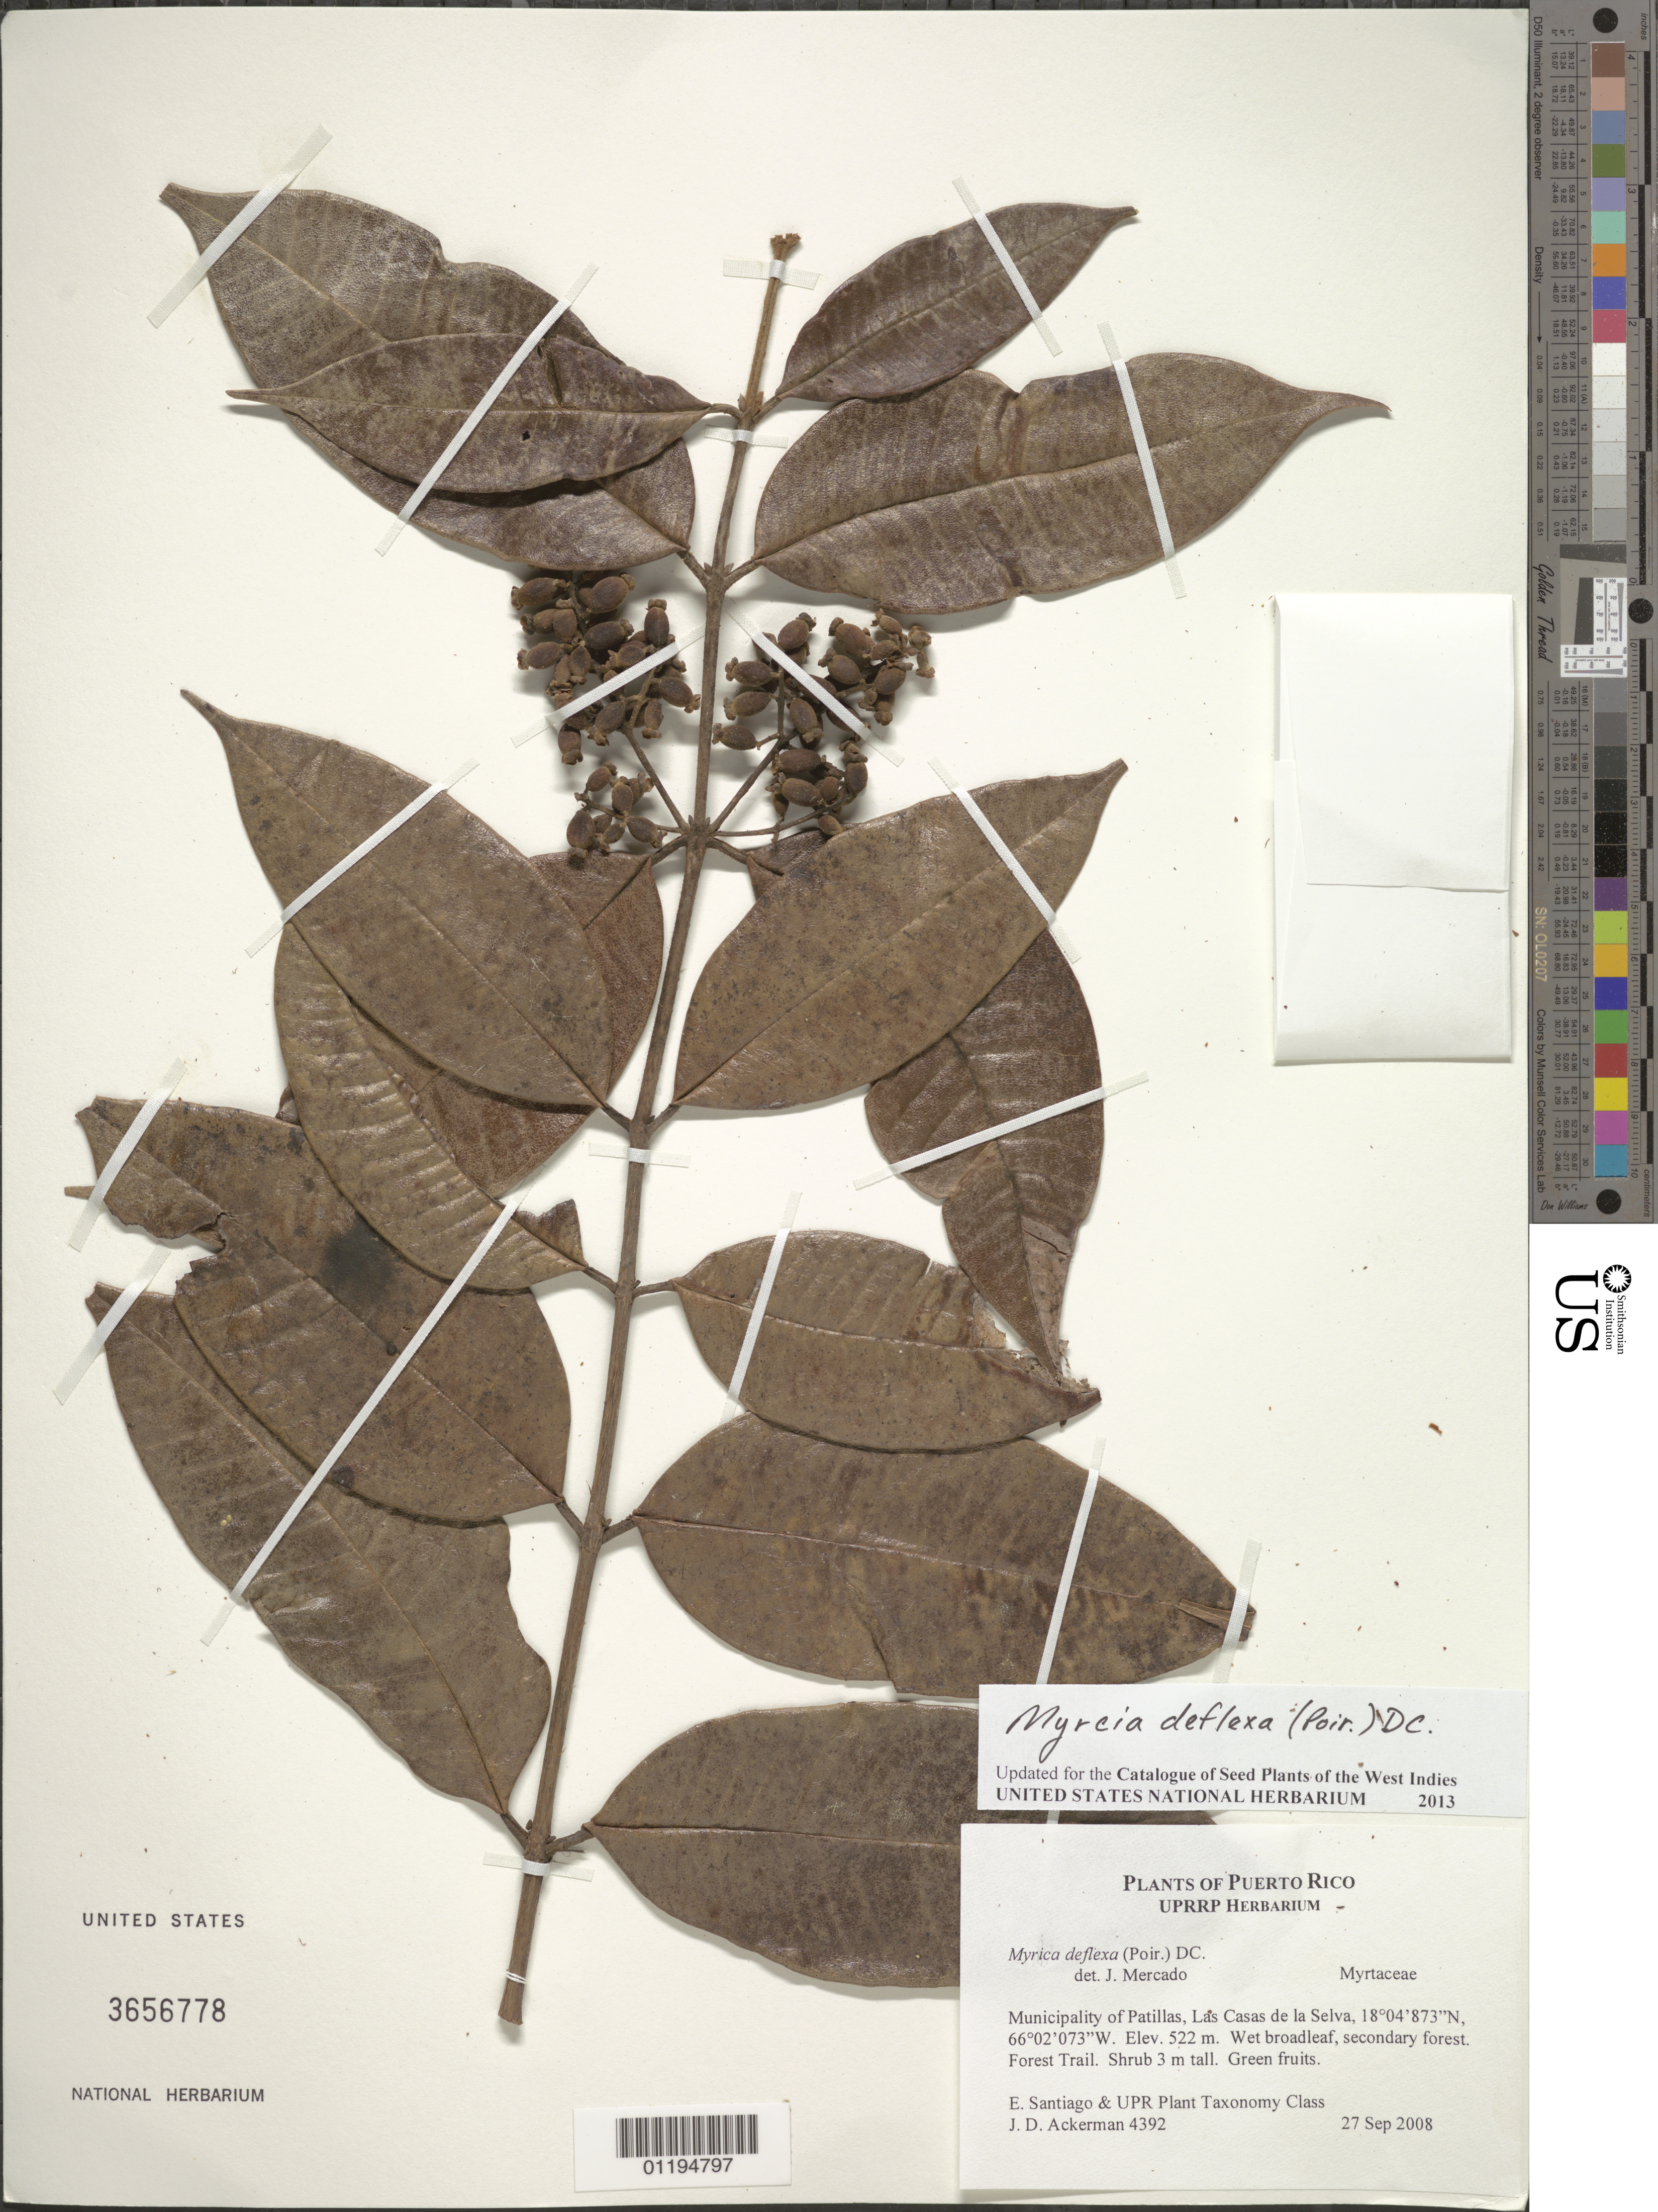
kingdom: Plantae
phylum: Tracheophyta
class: Magnoliopsida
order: Myrtales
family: Myrtaceae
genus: Myrcia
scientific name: Myrcia deflexa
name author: (Poir.) DC.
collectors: E. Santiago, J. D. Ackerman & UPR Plant Taxonomy Class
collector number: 4392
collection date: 2008-09-27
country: Puerto Rico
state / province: Patillas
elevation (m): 522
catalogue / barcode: US 3656778